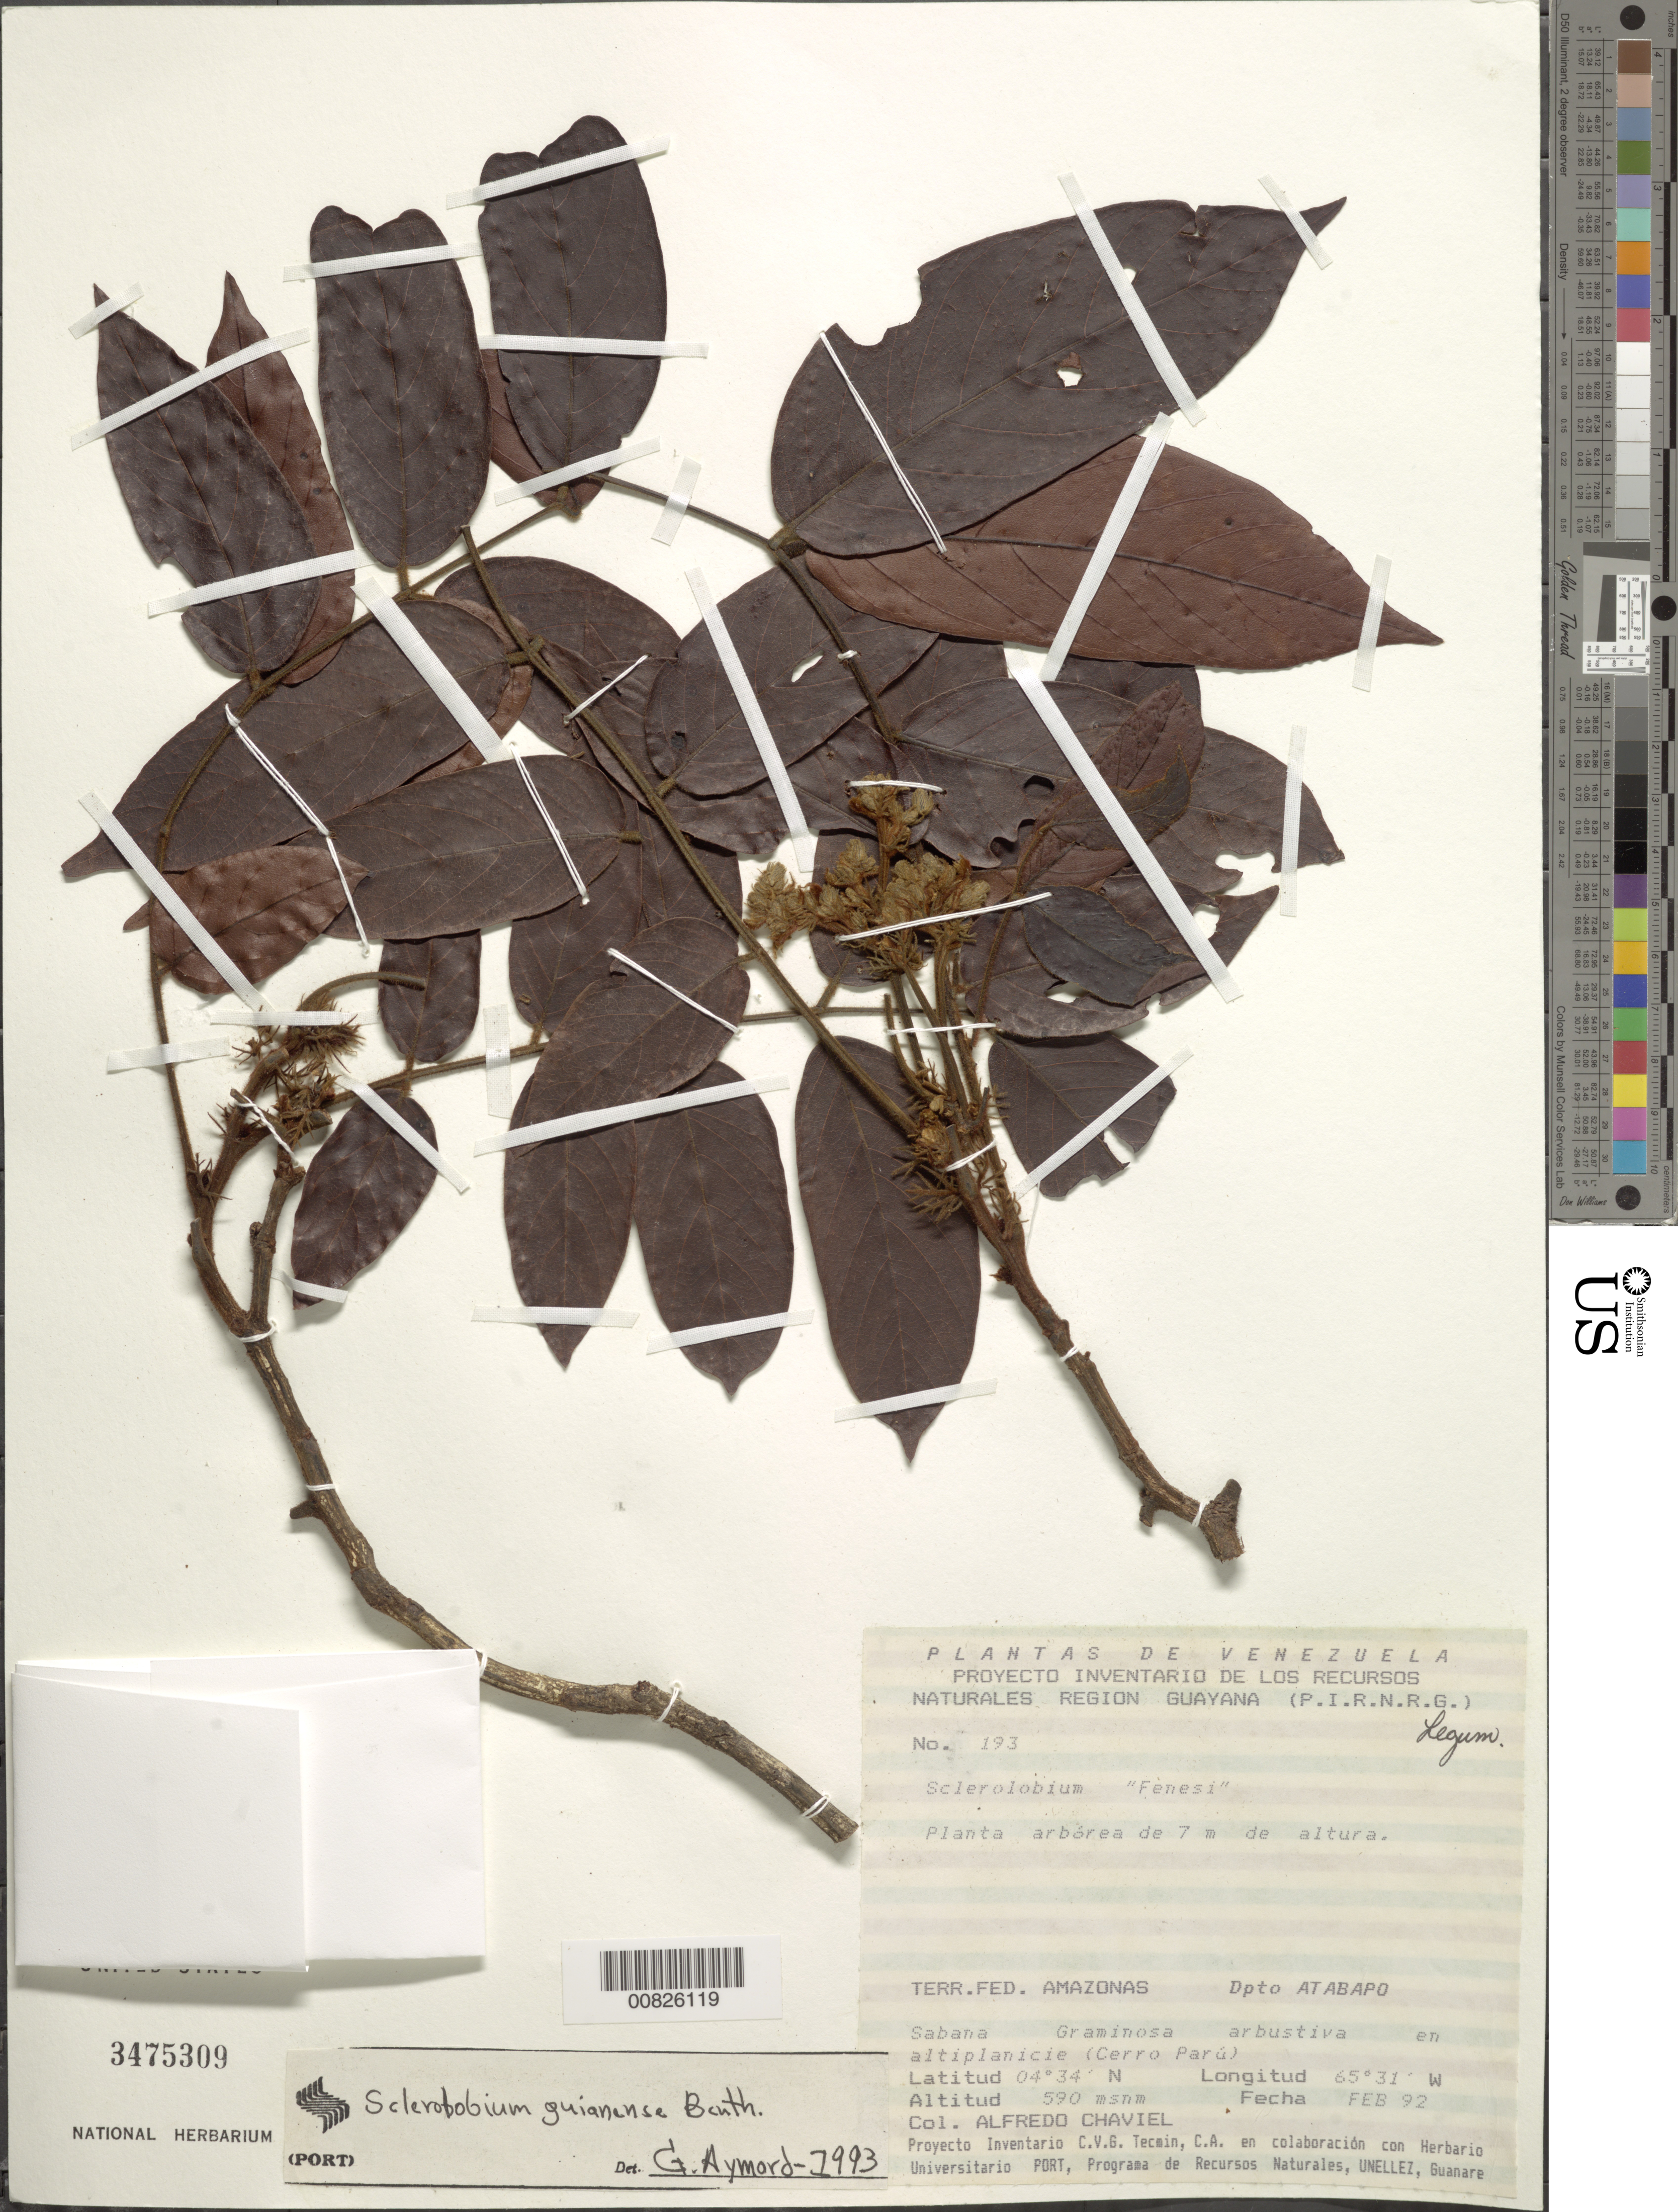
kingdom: Plantae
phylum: Tracheophyta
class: Magnoliopsida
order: Fabales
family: Fabaceae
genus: Tachigali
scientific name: Tachigali guianensis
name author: (Benth.) Zarucchi & Herend.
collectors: A. Chaviel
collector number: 193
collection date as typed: Feb-92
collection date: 1992-02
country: Venezuela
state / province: Amazonas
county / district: Atabapo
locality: Cerro Parú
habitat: Sabana graminosa arbustiva en altiplanicie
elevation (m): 590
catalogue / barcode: US 3475309